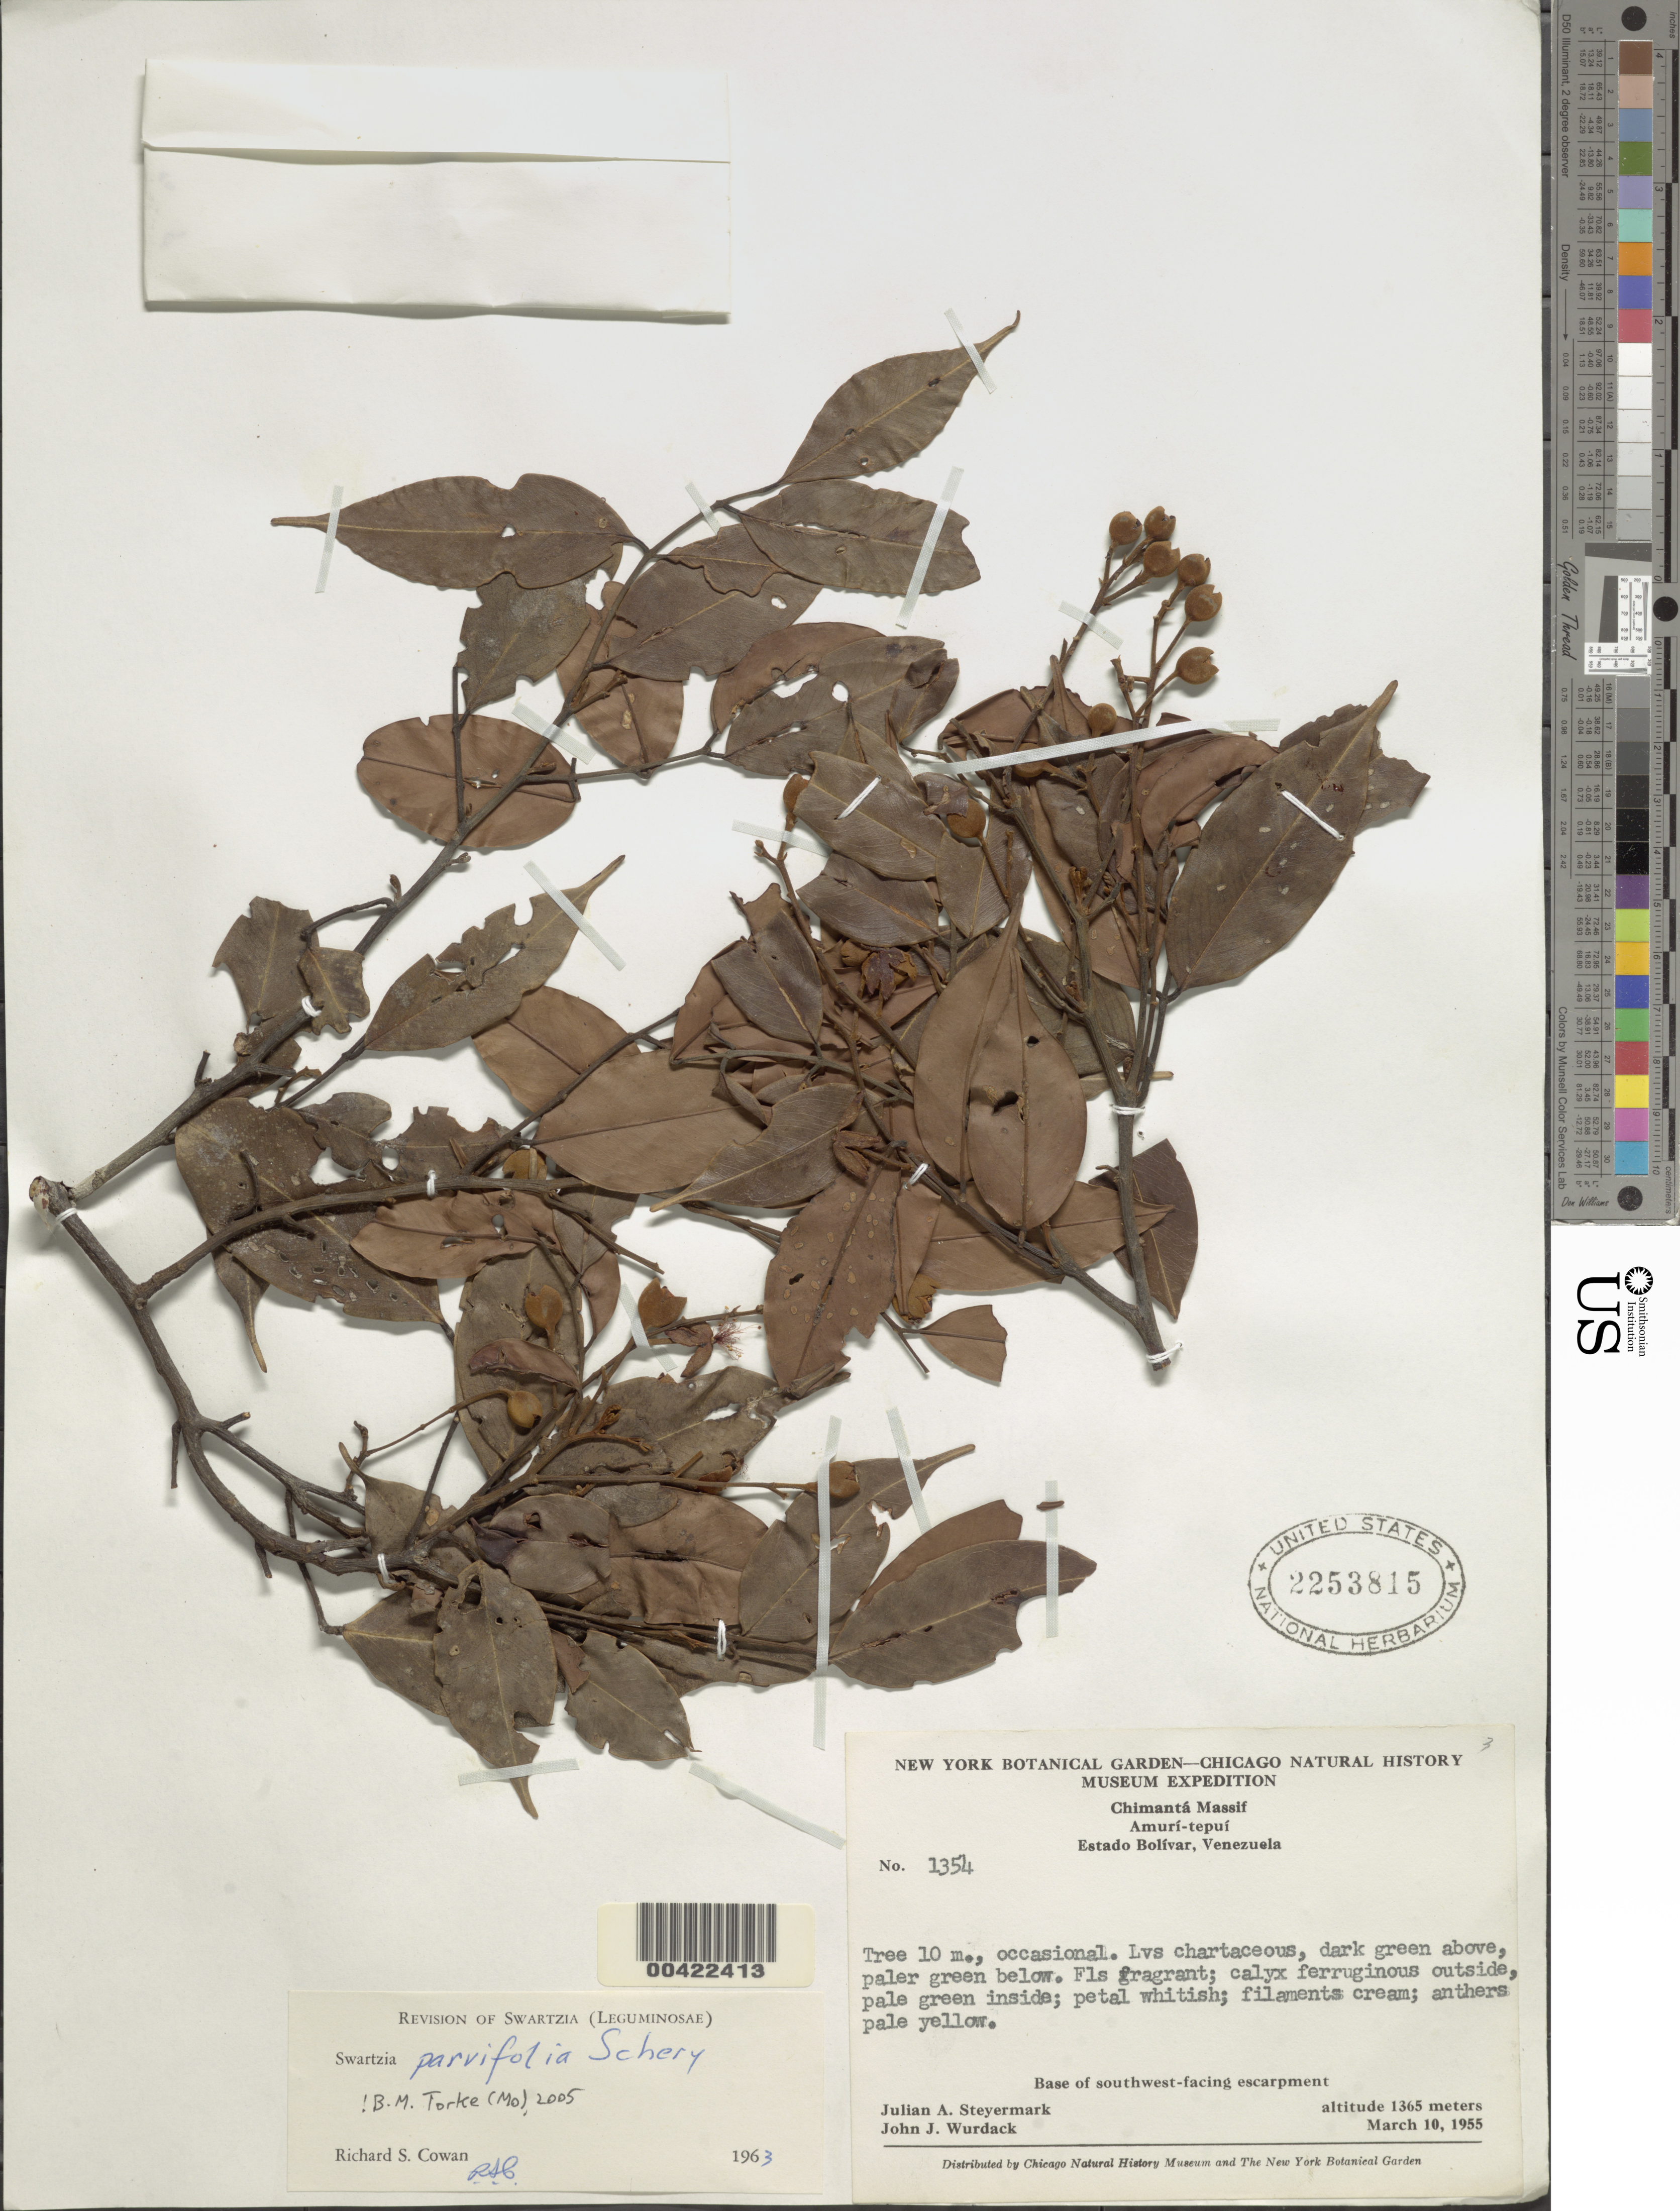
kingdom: Plantae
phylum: Tracheophyta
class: Magnoliopsida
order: Fabales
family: Fabaceae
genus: Swartzia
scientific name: Swartzia parvifolia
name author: Schery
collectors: J. Steyermark & J. J. Wurdack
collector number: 1354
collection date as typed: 10 Mar 1955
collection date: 1955-03-10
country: Venezuela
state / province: Bolivar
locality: Amuri-tepui; chimanta massif; base of sw facing escarpment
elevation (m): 1365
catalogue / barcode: US 2253815